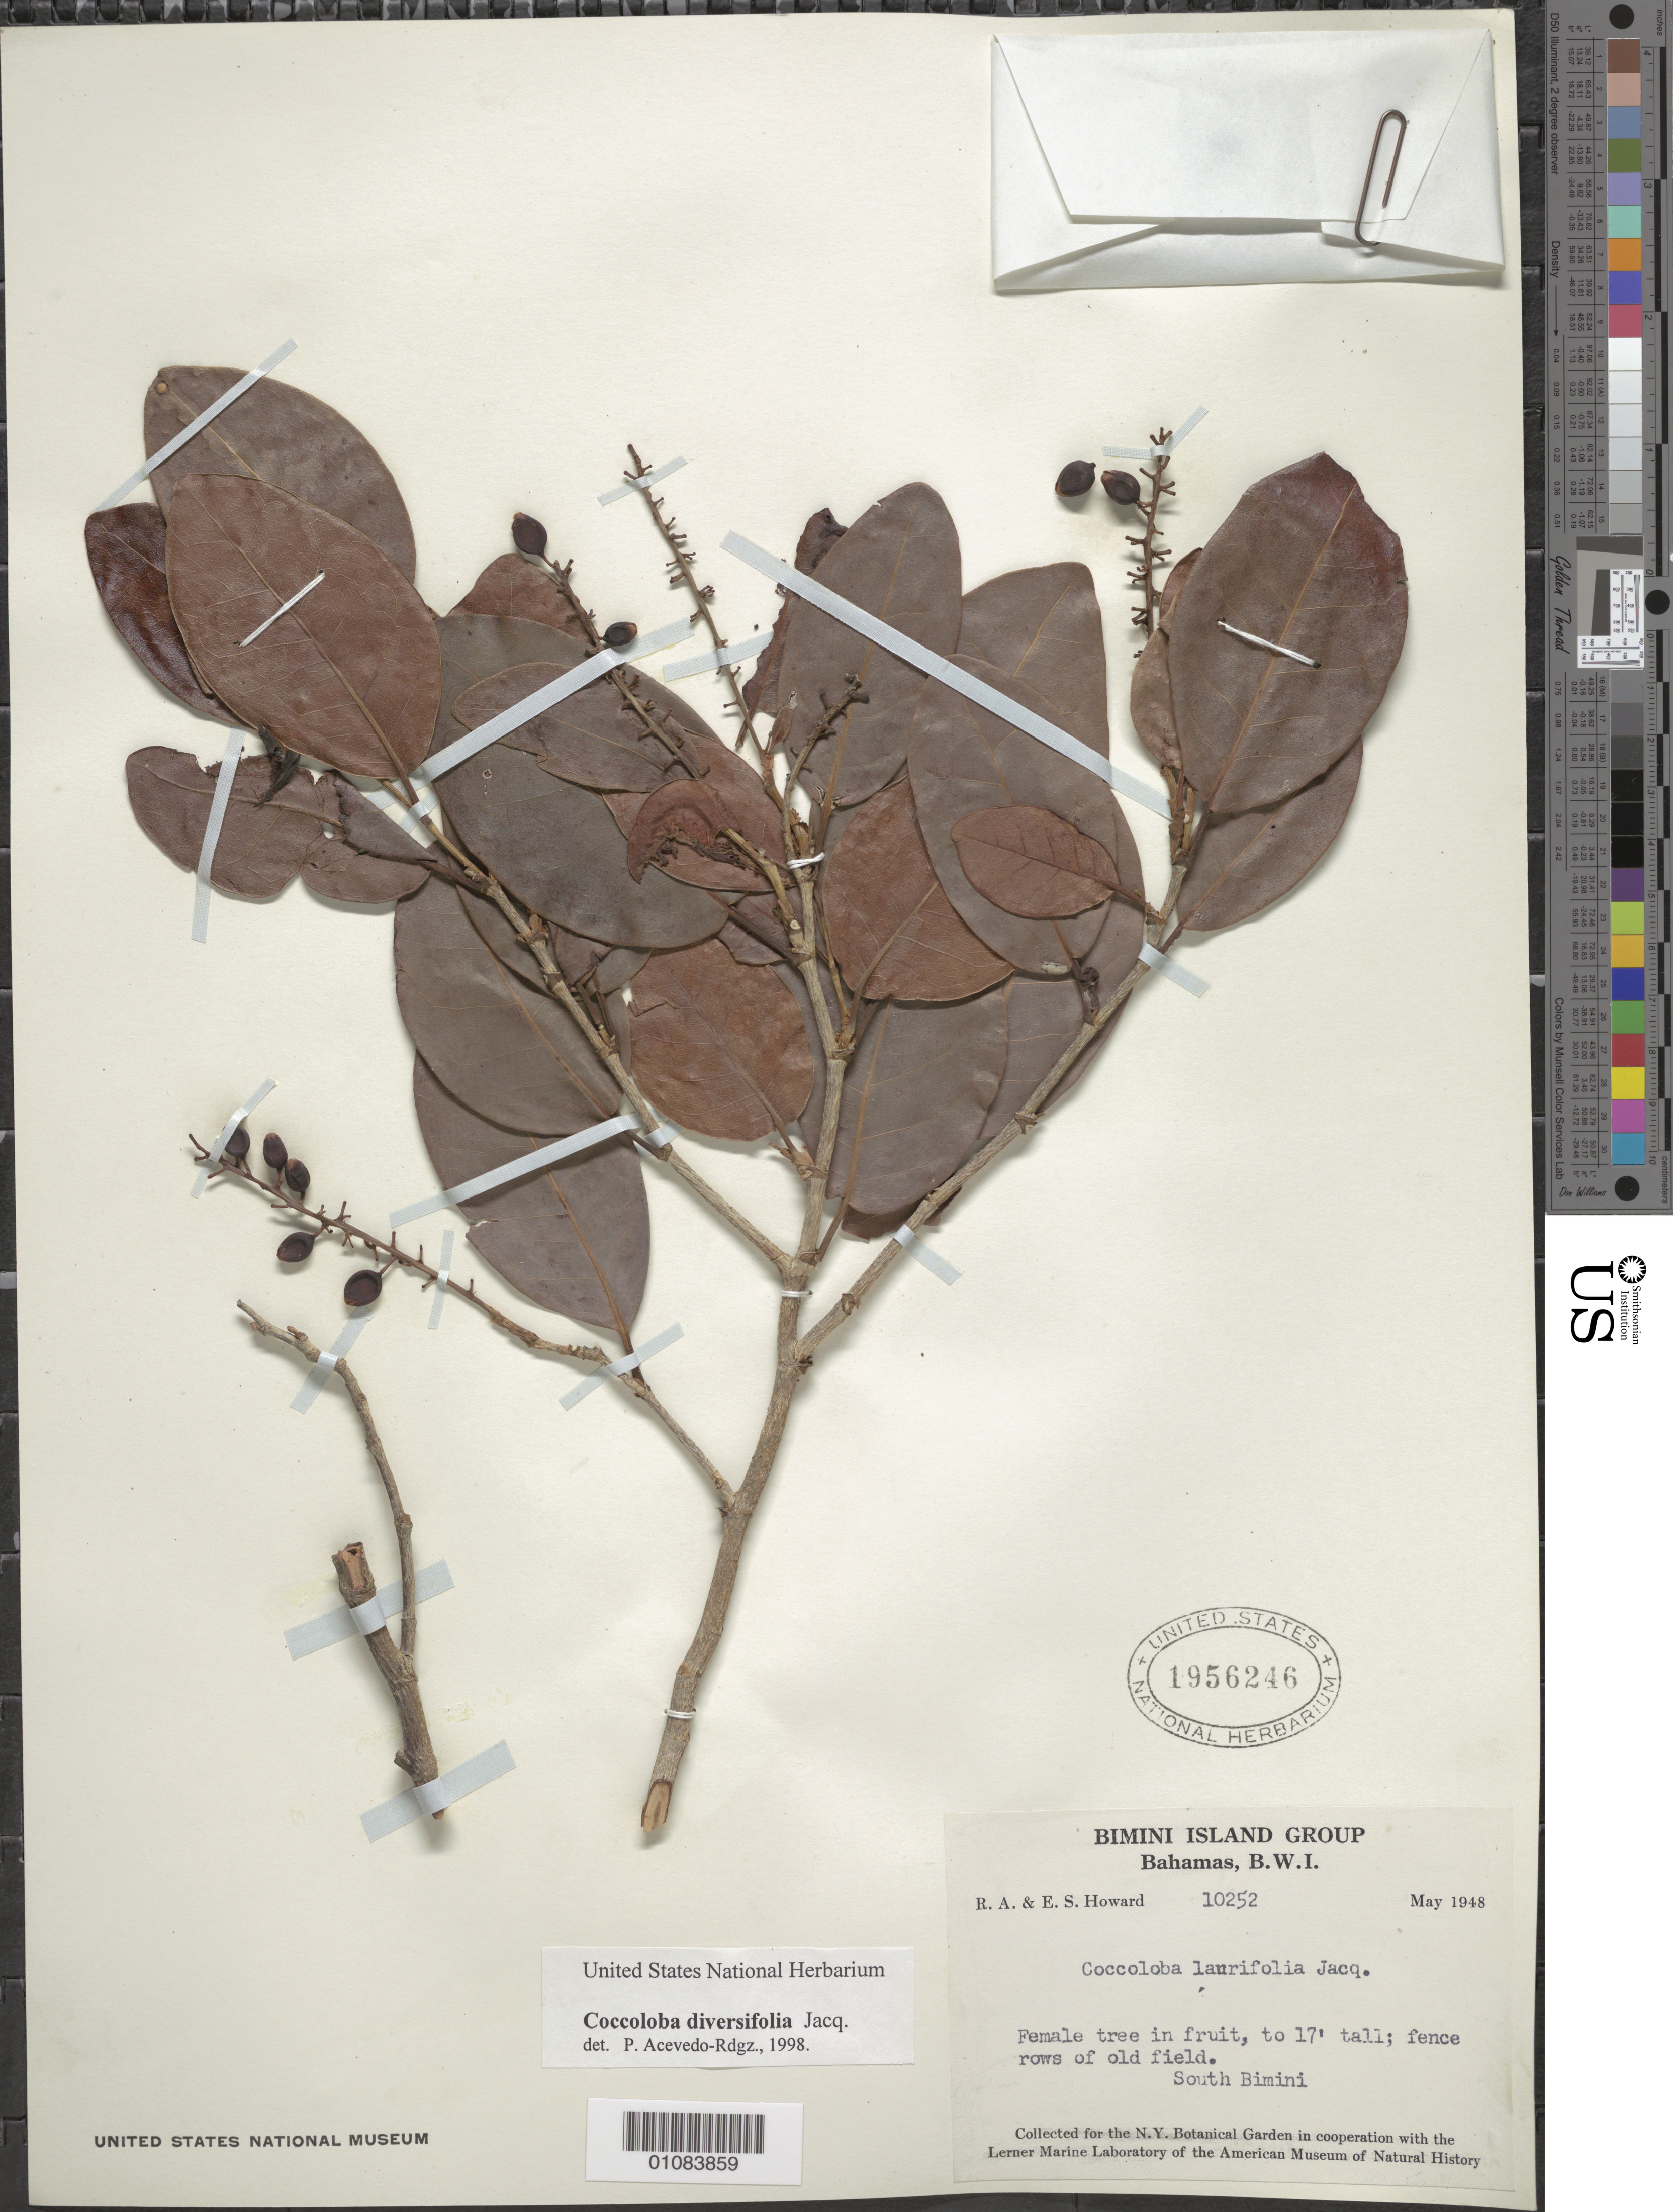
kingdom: Plantae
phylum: Tracheophyta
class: Magnoliopsida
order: Caryophyllales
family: Polygonaceae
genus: Coccoloba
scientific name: Coccoloba diversifolia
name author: Jacq.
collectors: R. A. Howard & E. S. Howard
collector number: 10252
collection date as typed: May 1948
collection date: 1948-05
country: Bahamas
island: South Bimini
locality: South Bimini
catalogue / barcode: US 1956246